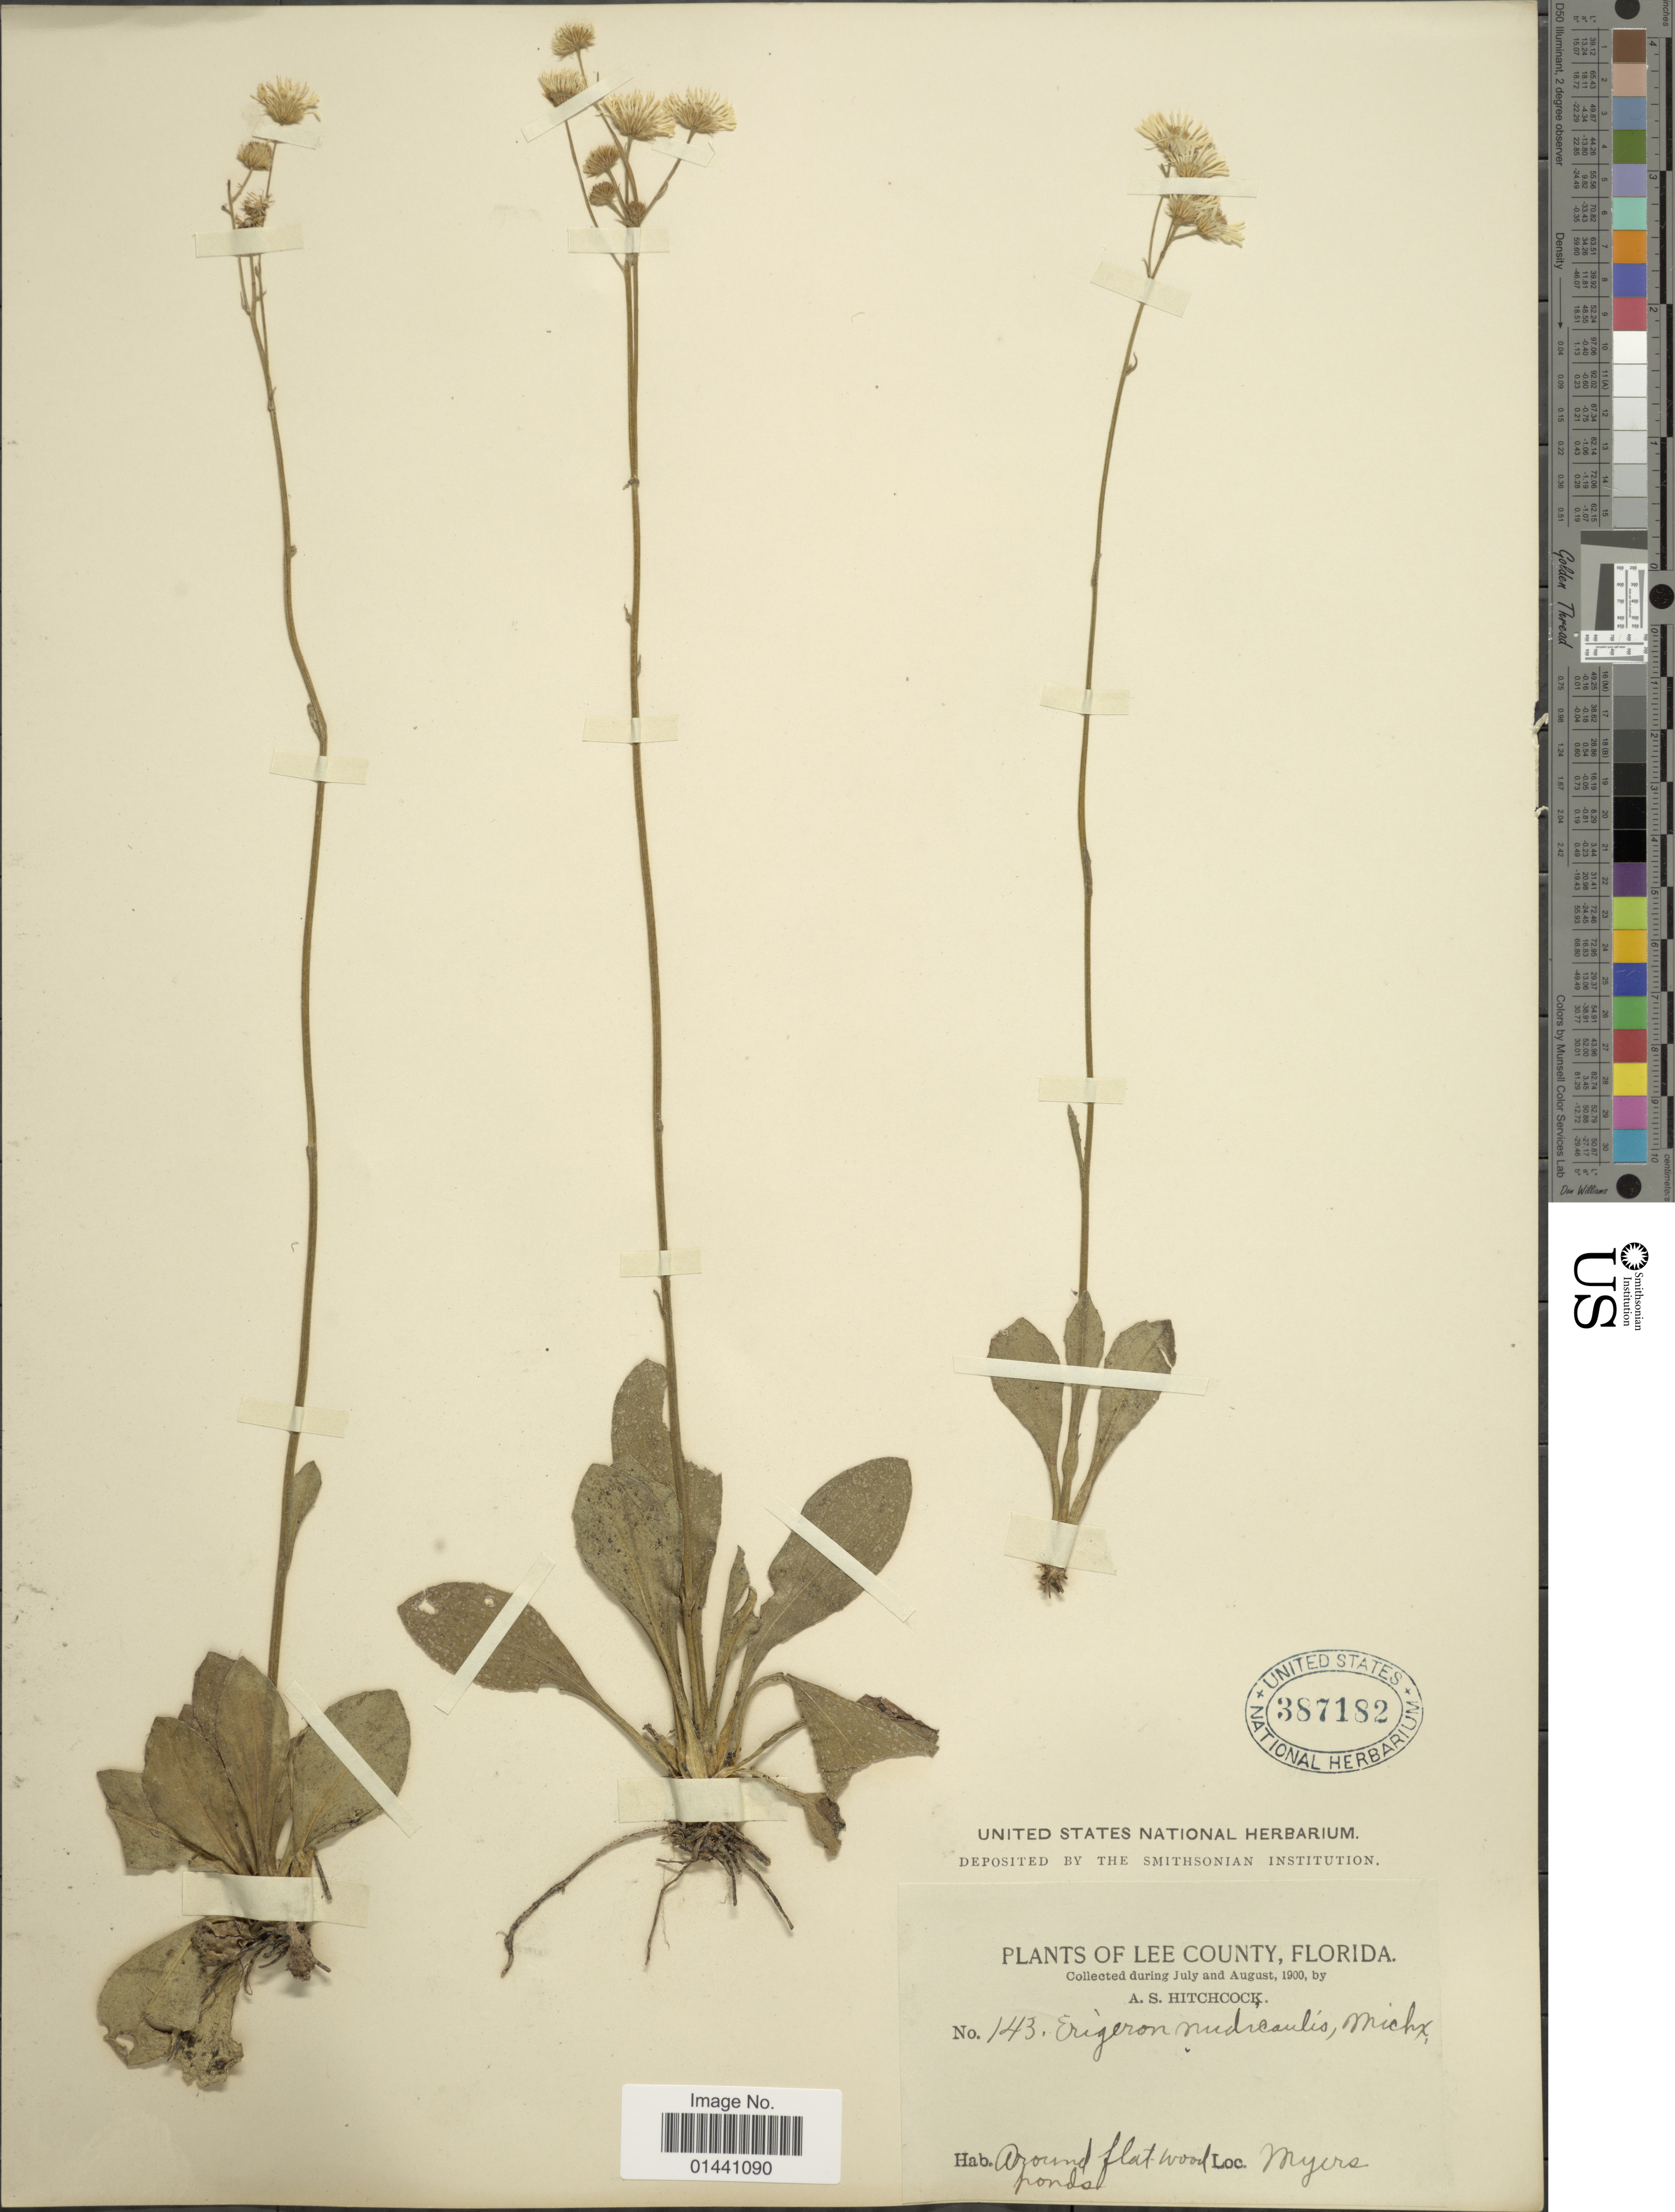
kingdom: Plantae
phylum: Tracheophyta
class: Magnoliopsida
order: Asterales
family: Asteraceae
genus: Erigeron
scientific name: Erigeron vernus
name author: (L.) Torr. & A. Gray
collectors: A. S. Hitchcock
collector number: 143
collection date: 1900-07/1900-08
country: United States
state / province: Florida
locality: Lee County, around flat wood ponds, Myers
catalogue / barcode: US 387182